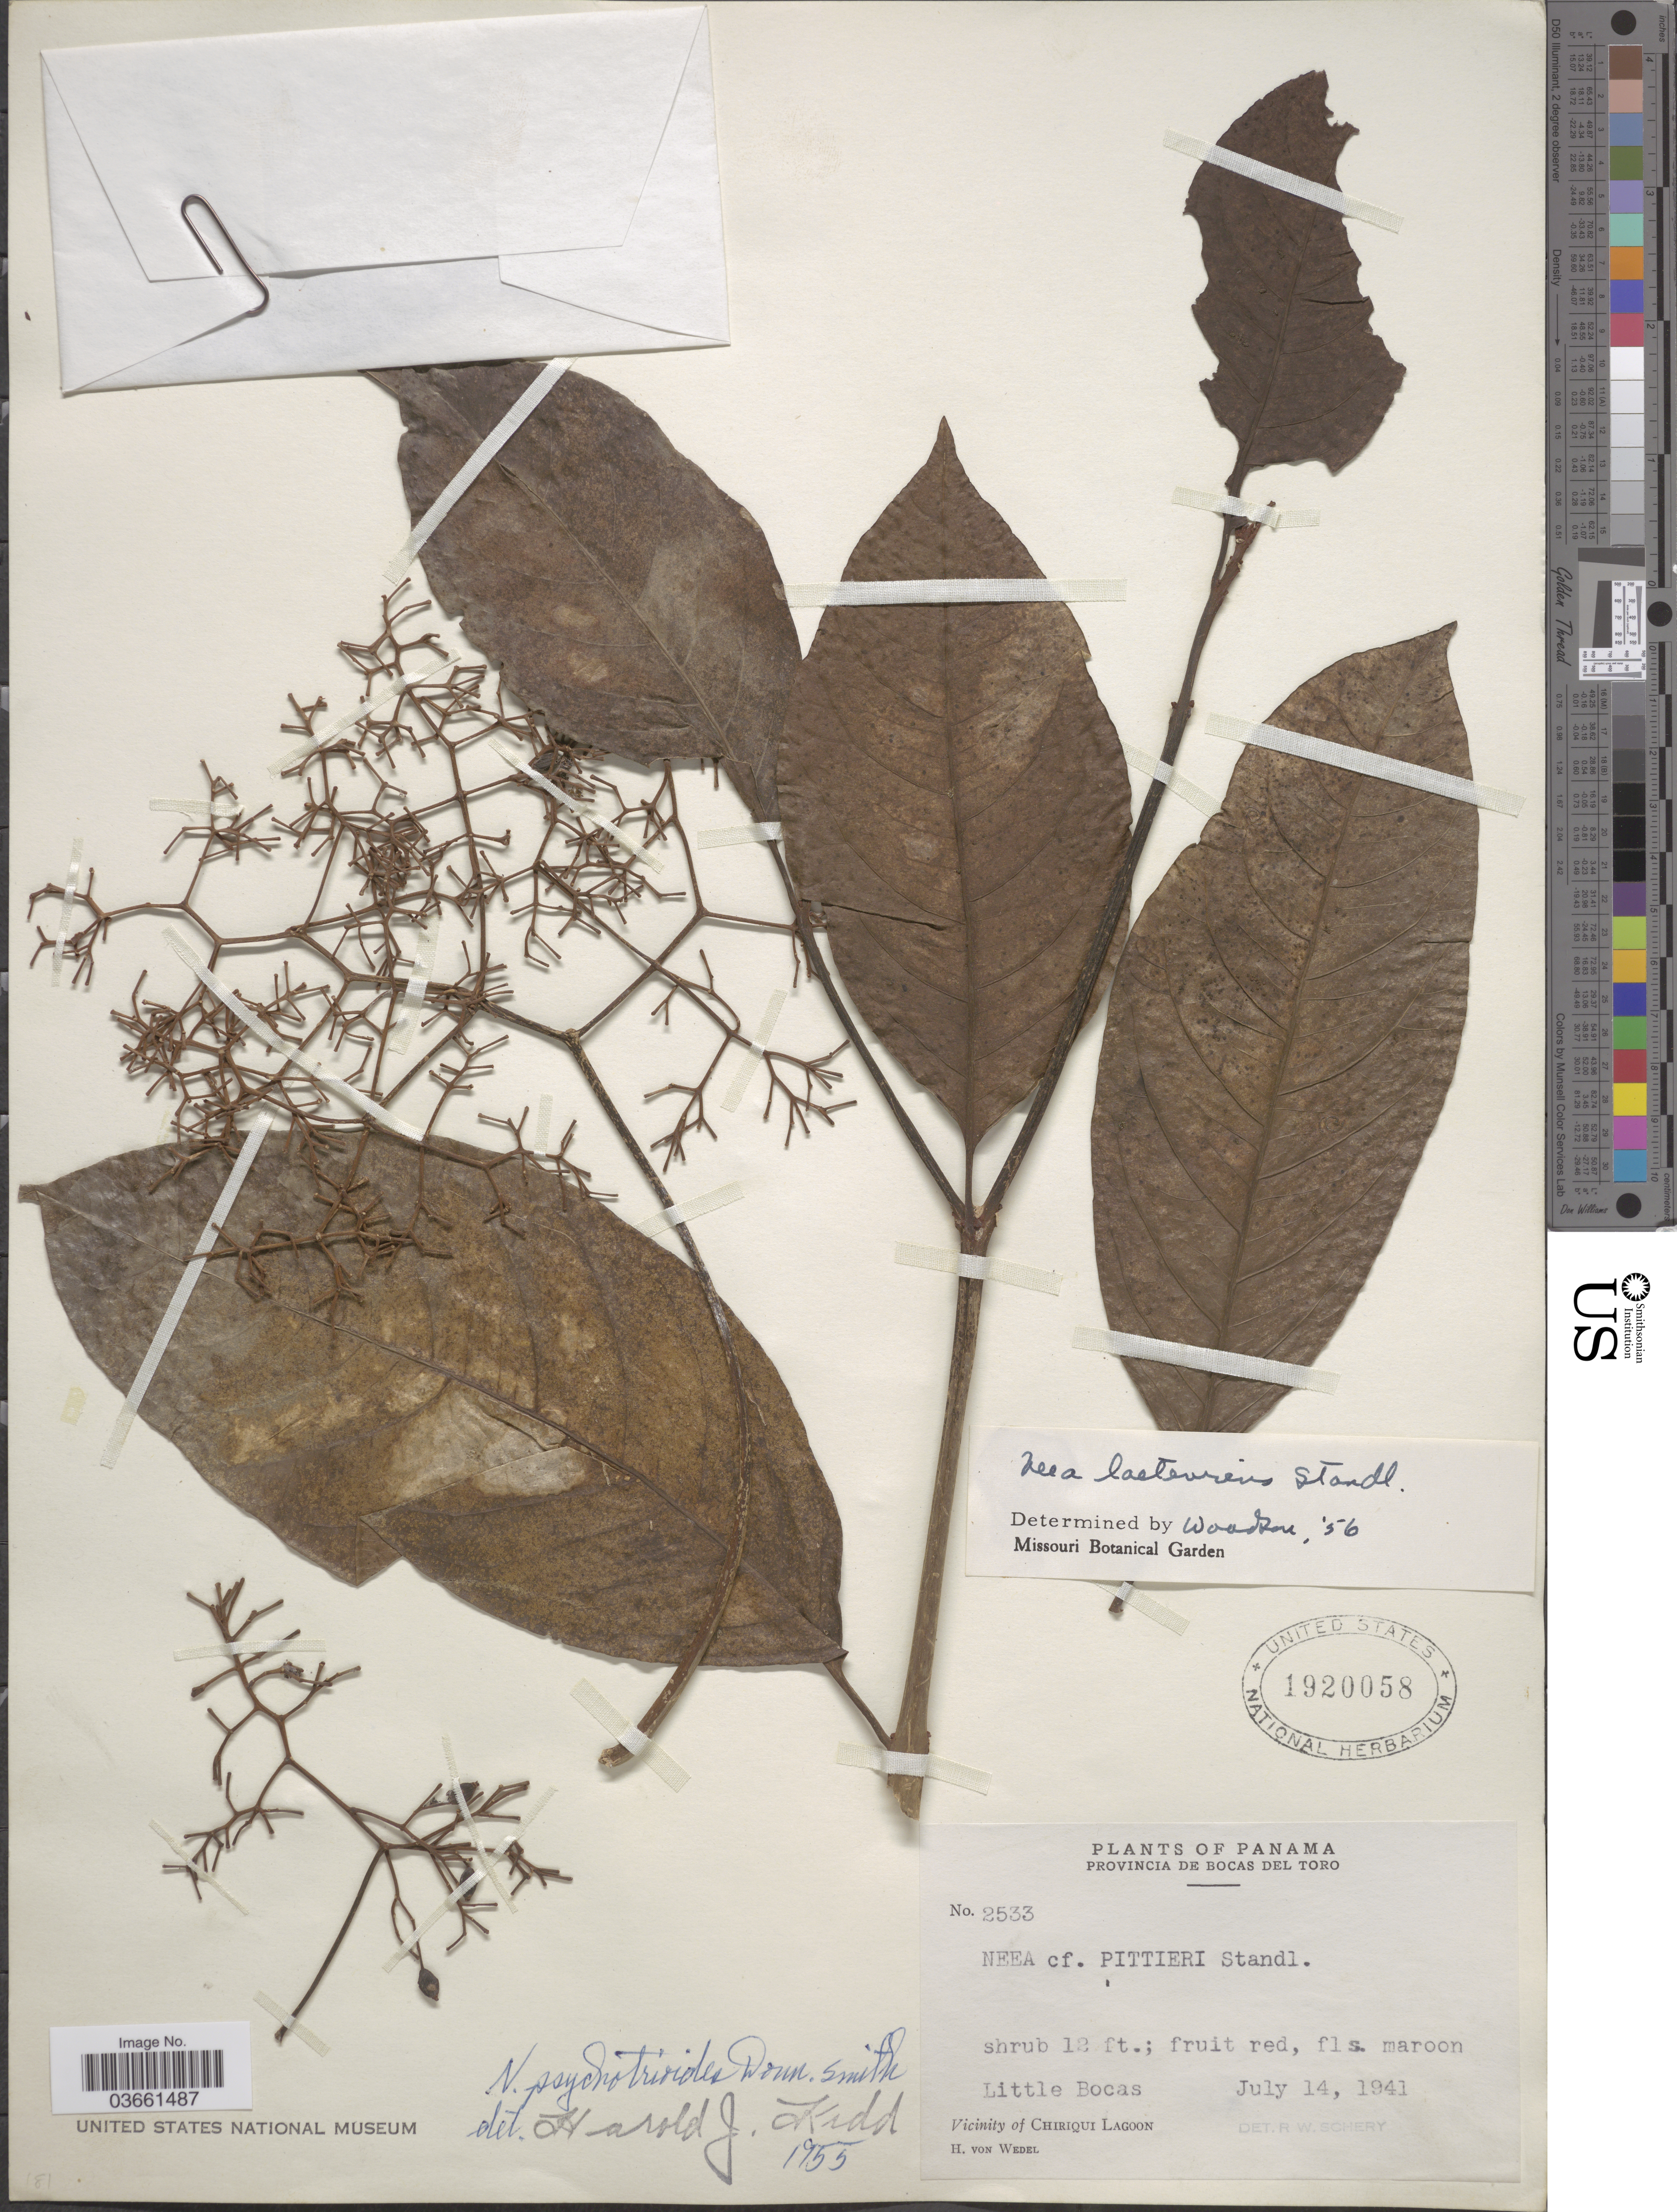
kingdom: Plantae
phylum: Tracheophyta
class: Magnoliopsida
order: Caryophyllales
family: Nyctaginaceae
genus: Neea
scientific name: Neea laetevirens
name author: Standl.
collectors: H. von Wedel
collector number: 2533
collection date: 1941-07-14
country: Panama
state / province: Bocas del Toro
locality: Little Bocas. Vicinity of Chiriqui Lagoon.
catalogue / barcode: US 1920058